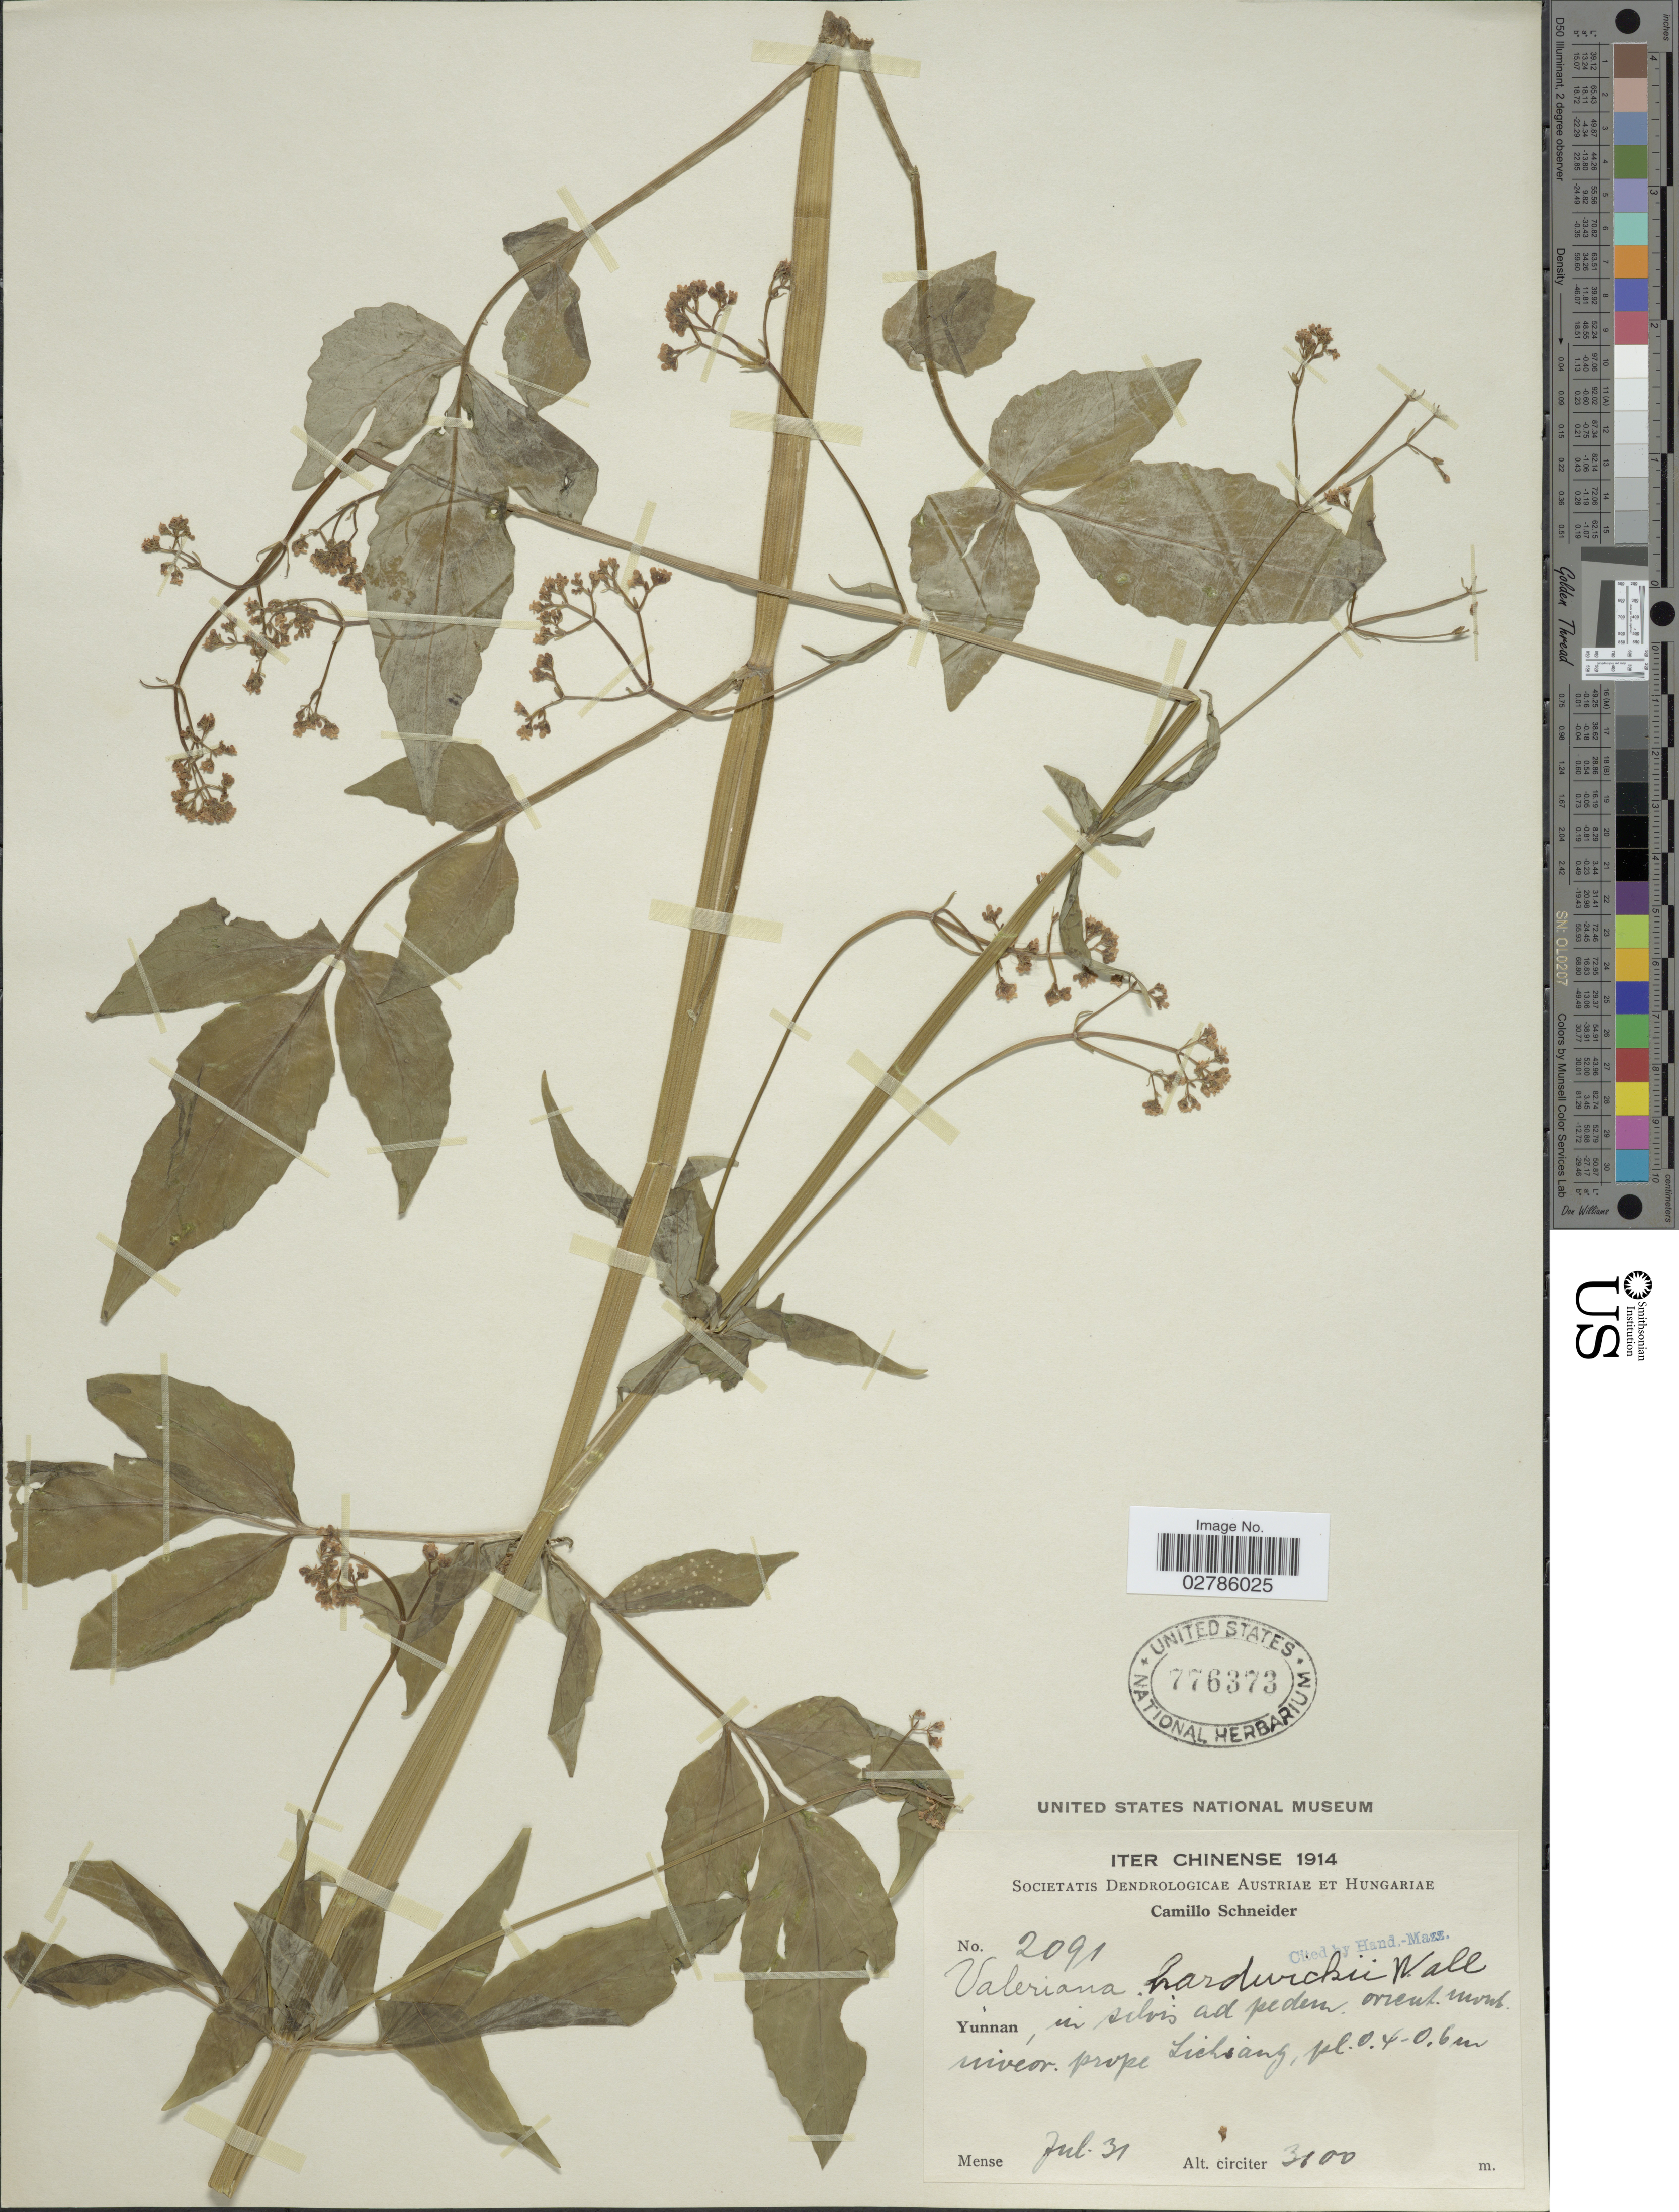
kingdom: Plantae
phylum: Tracheophyta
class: Magnoliopsida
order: Dipsacales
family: Caprifoliaceae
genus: Valeriana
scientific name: Valeriana hardwickii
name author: Wall.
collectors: C. K. Schneider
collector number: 2091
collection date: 1914-07-31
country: China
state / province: Yunnan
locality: In silvis ad pedem orient. mont. niveor. propr Lichiang. [interpreted]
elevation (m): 3100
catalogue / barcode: US 776373